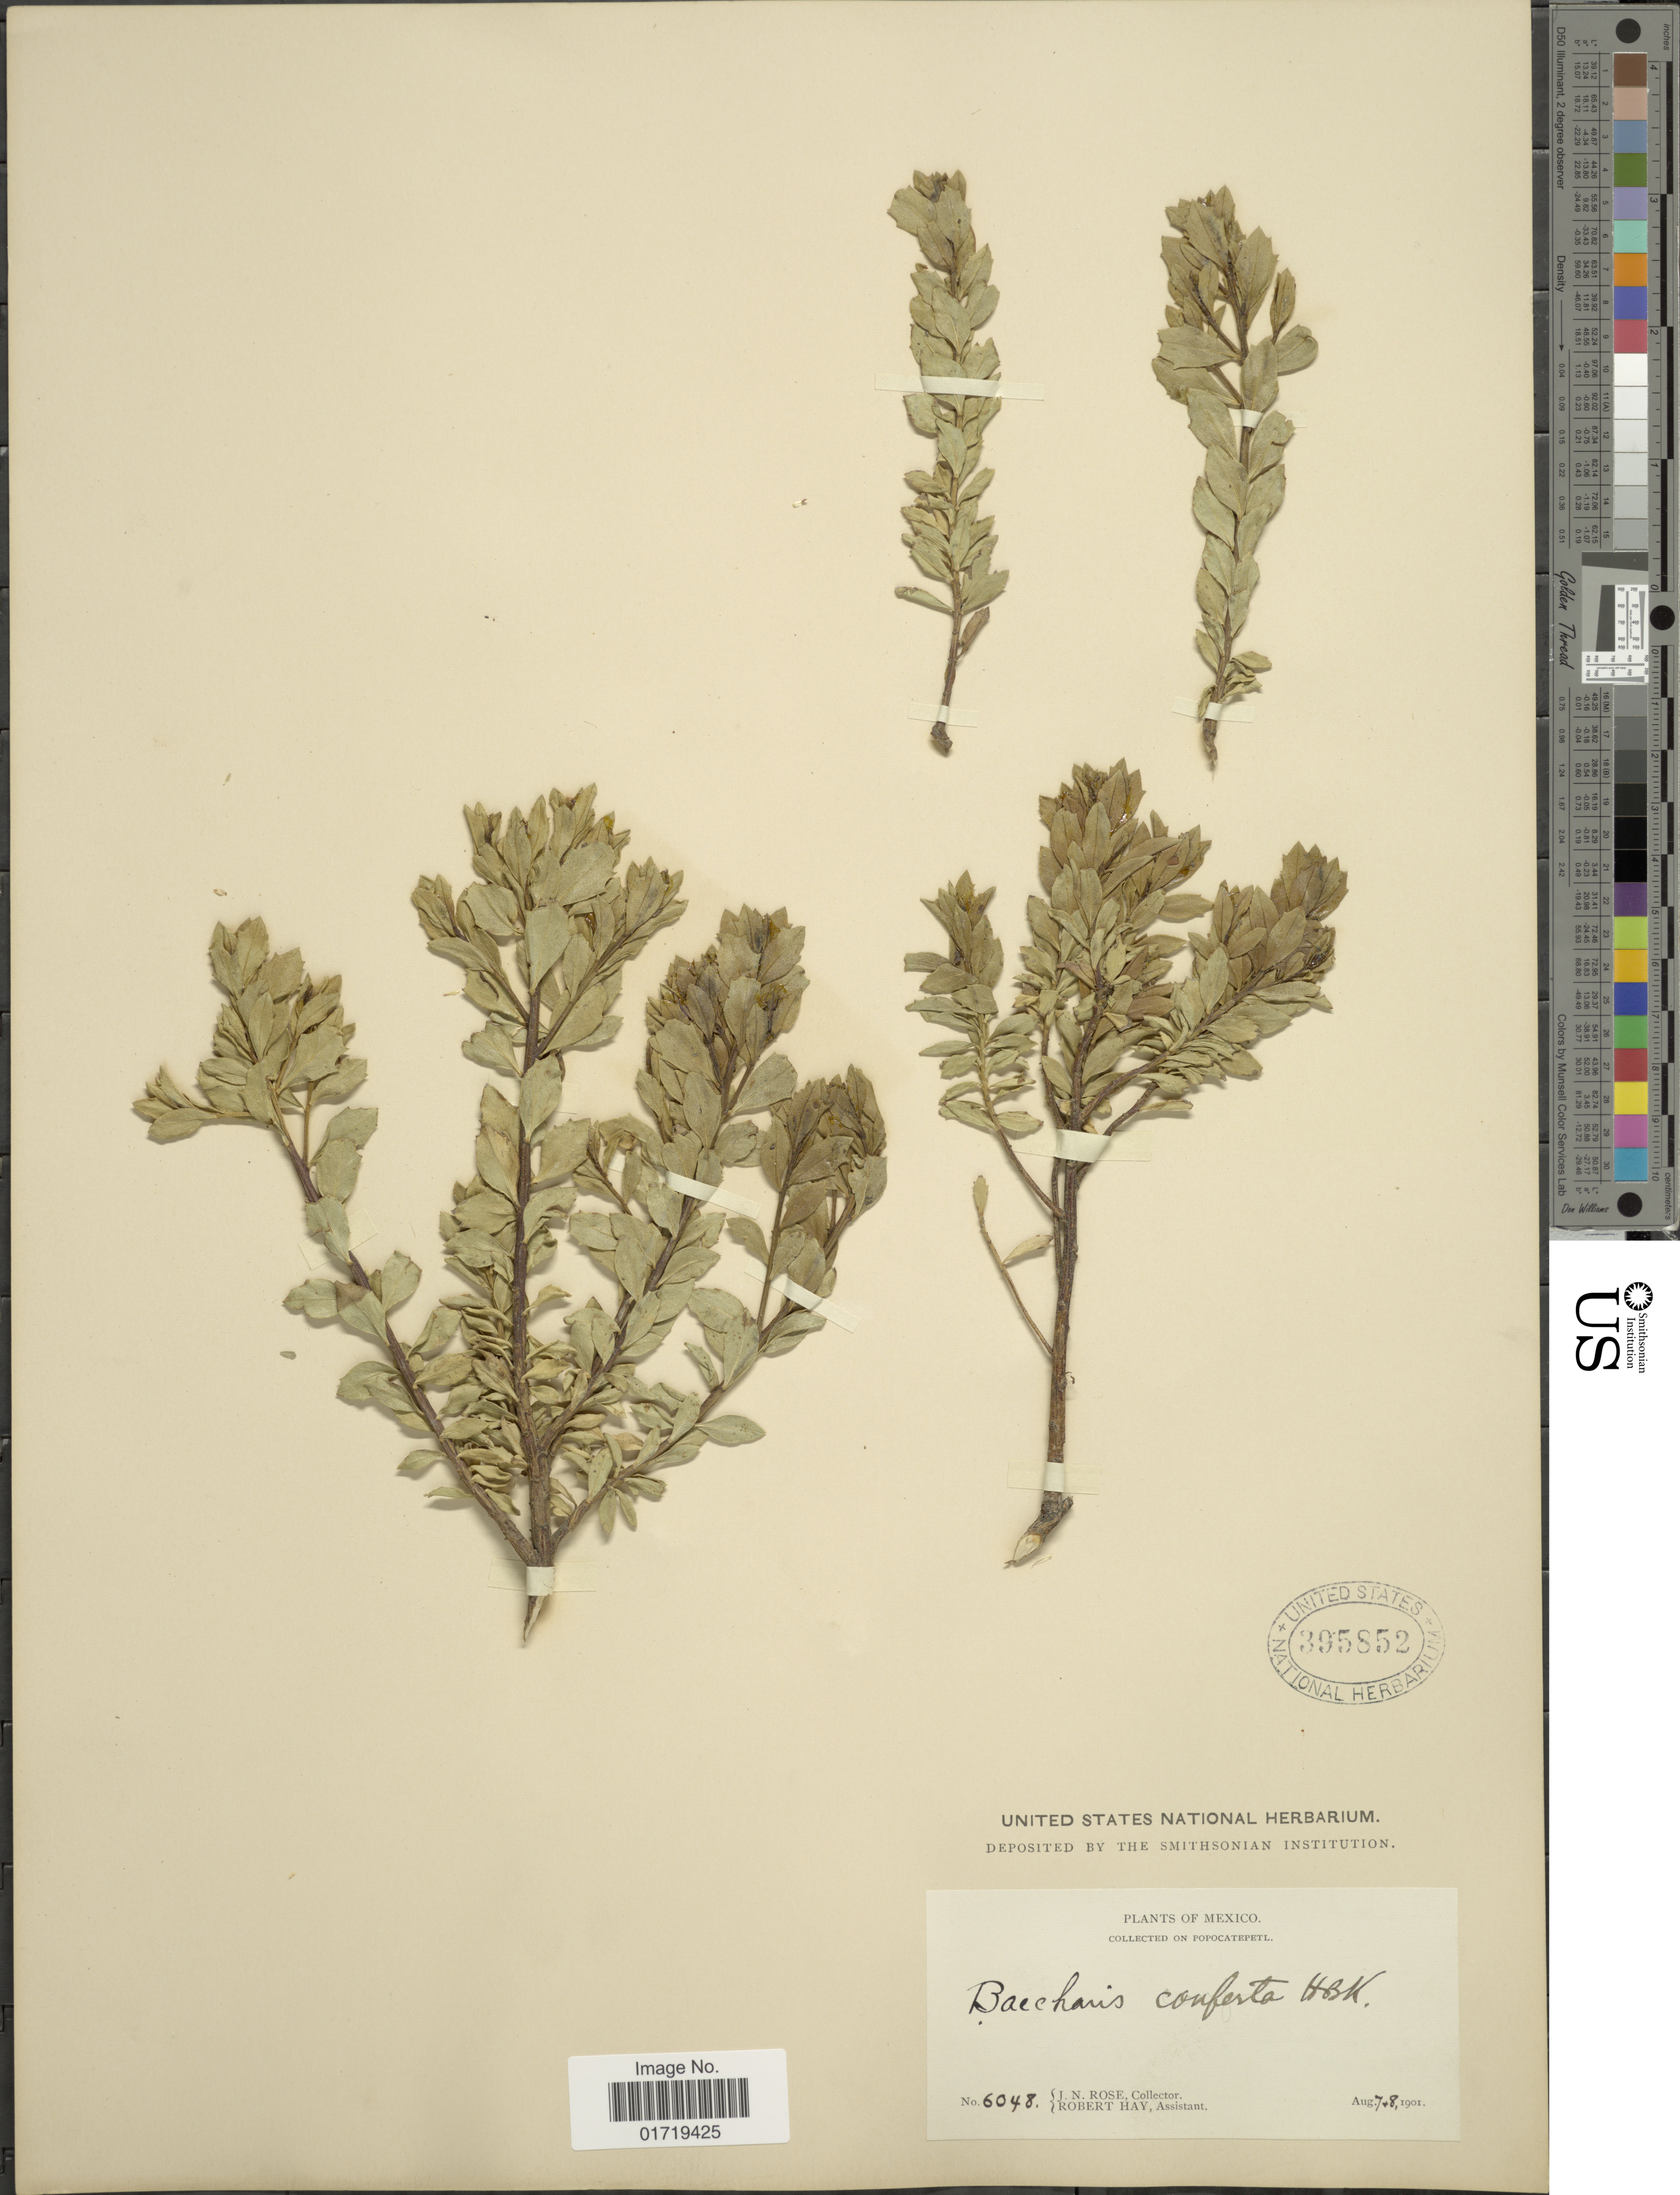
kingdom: Plantae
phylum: Tracheophyta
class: Magnoliopsida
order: Asterales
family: Asteraceae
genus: Baccharis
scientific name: Baccharis conferta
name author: Kunth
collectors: J. N. Rose & R. Hay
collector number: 6048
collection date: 1901-08-07/1901-08-08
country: Mexico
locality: In Popocatepetl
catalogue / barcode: US 395852